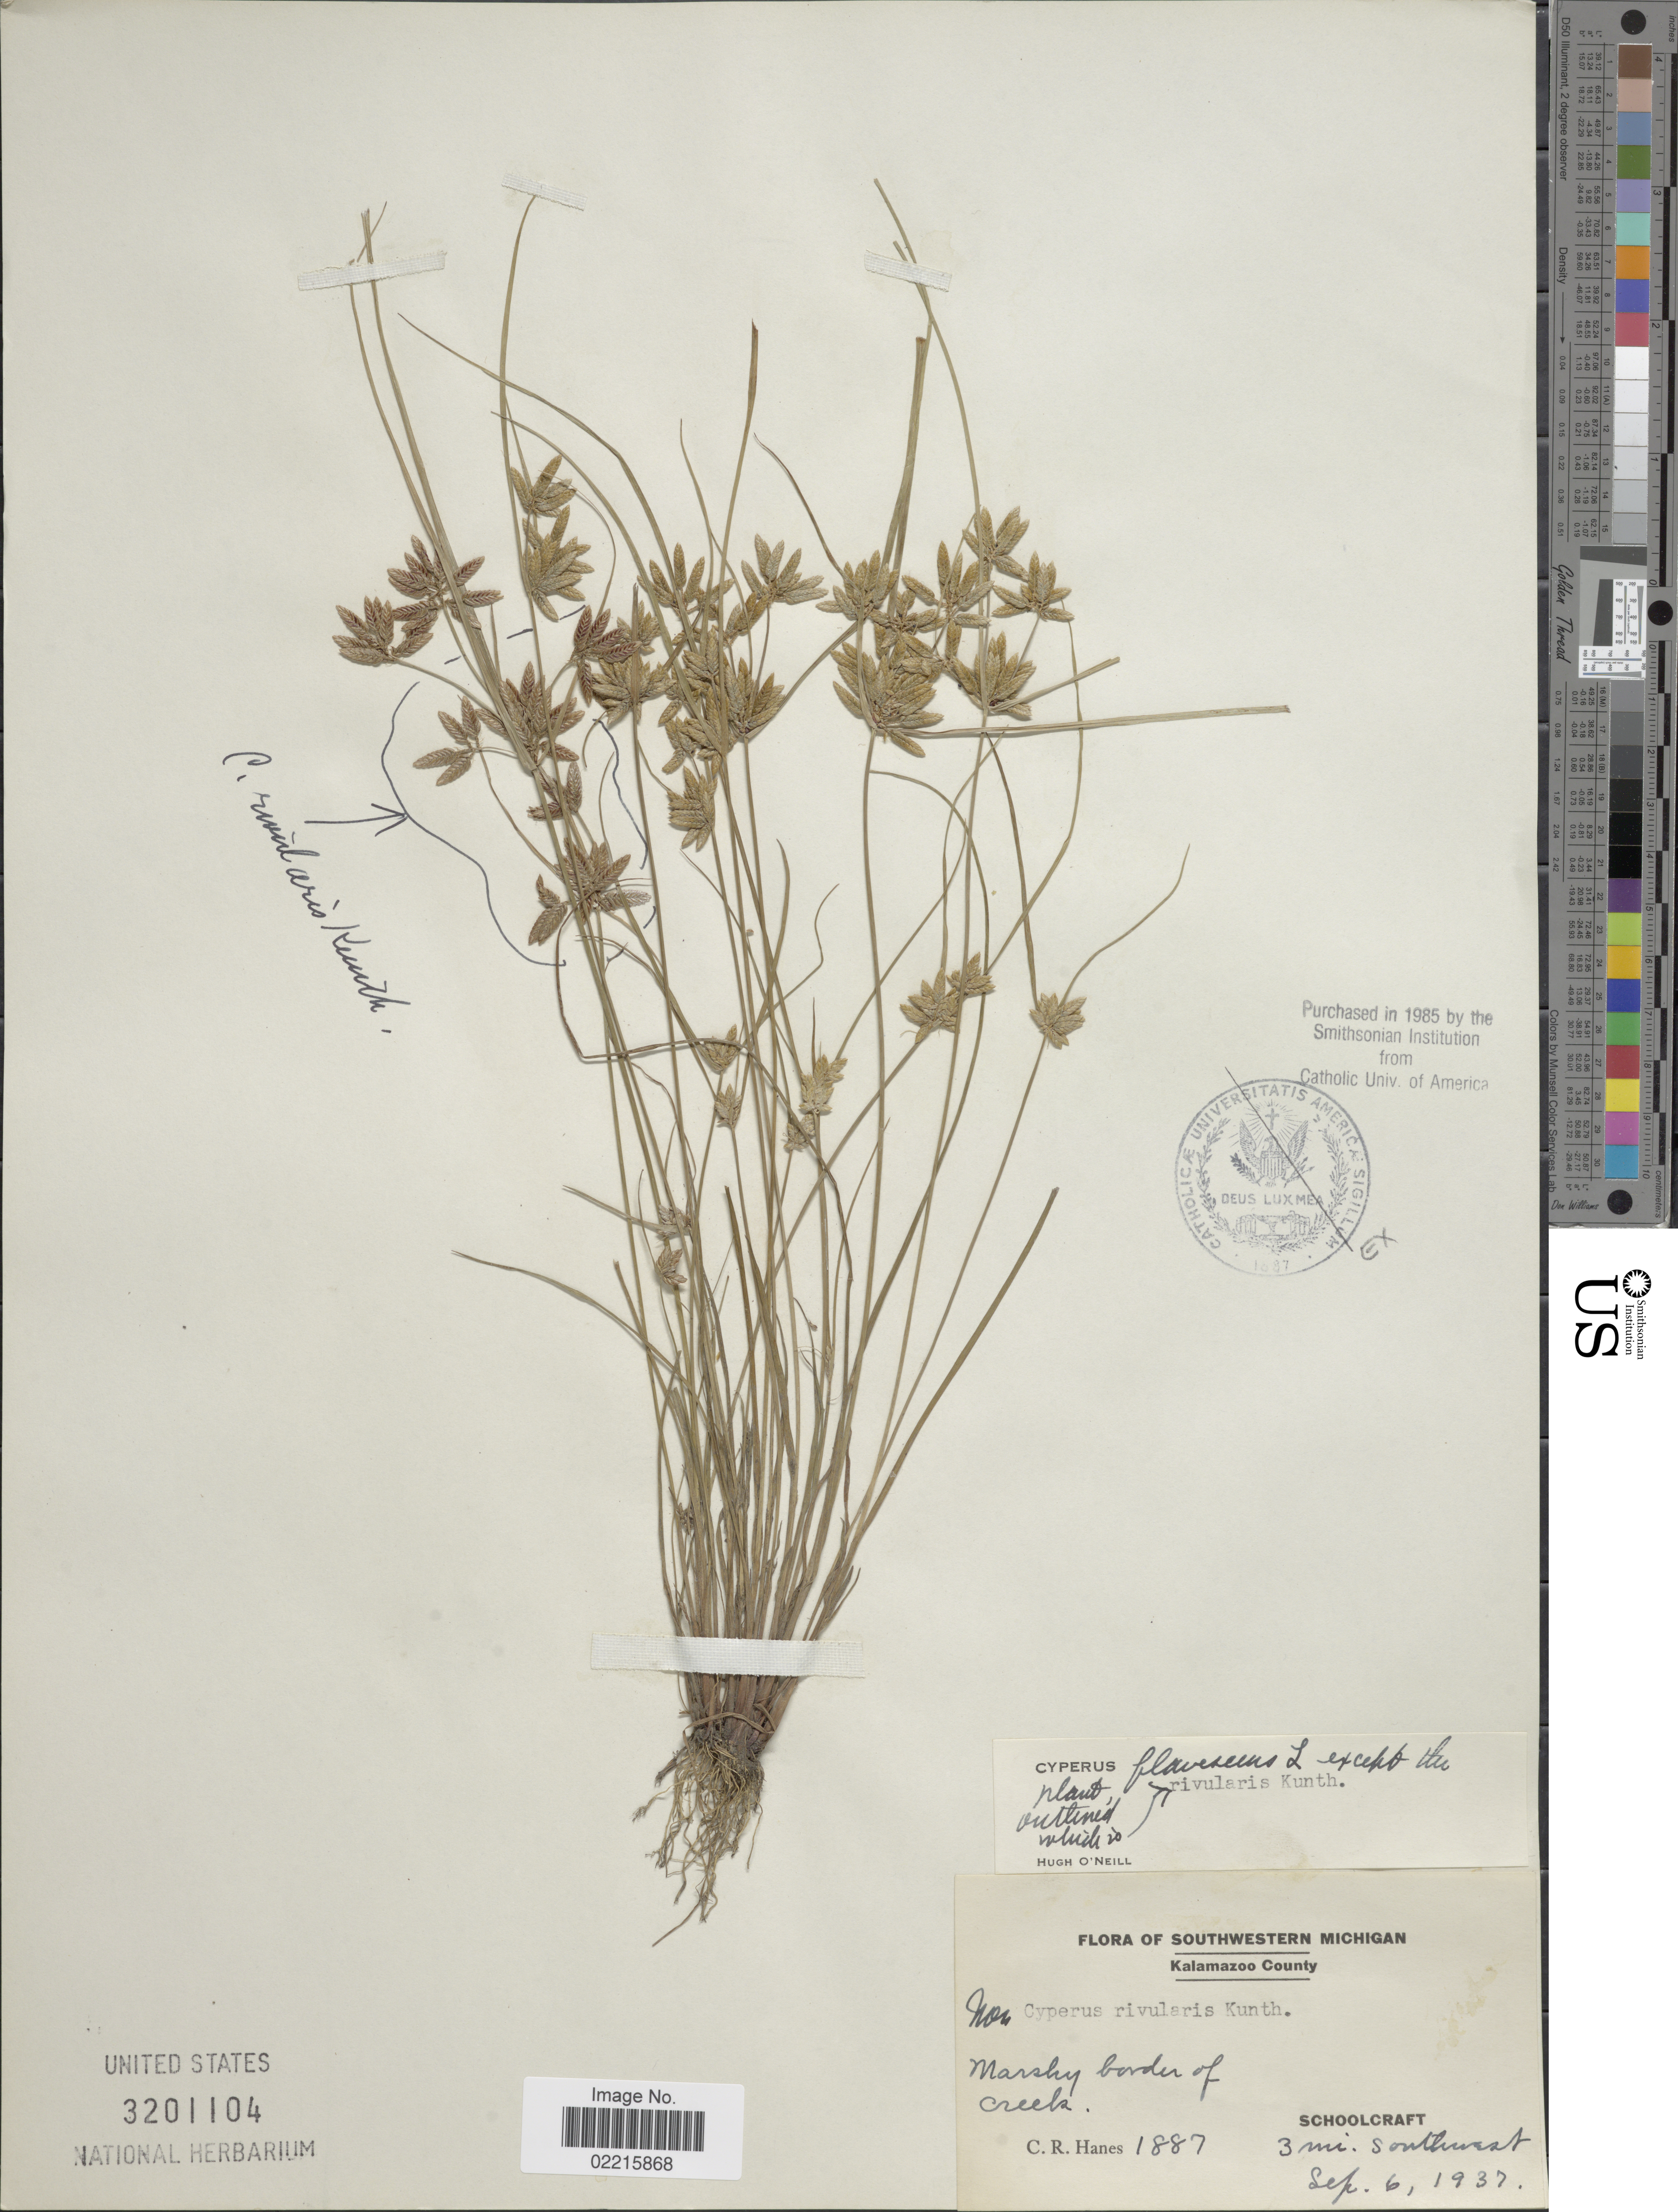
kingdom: Plantae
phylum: Tracheophyta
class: Liliopsida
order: Poales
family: Cyperaceae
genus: Cyperus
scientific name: Cyperus flavescens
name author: L.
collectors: C. Hanes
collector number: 1887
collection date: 1937-09-06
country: United States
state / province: Michigan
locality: Southwestern Michigan. Kalamazoo County. Marshy border of creek. Schoolcraft, 3 mi. southwest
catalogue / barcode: US 3201104